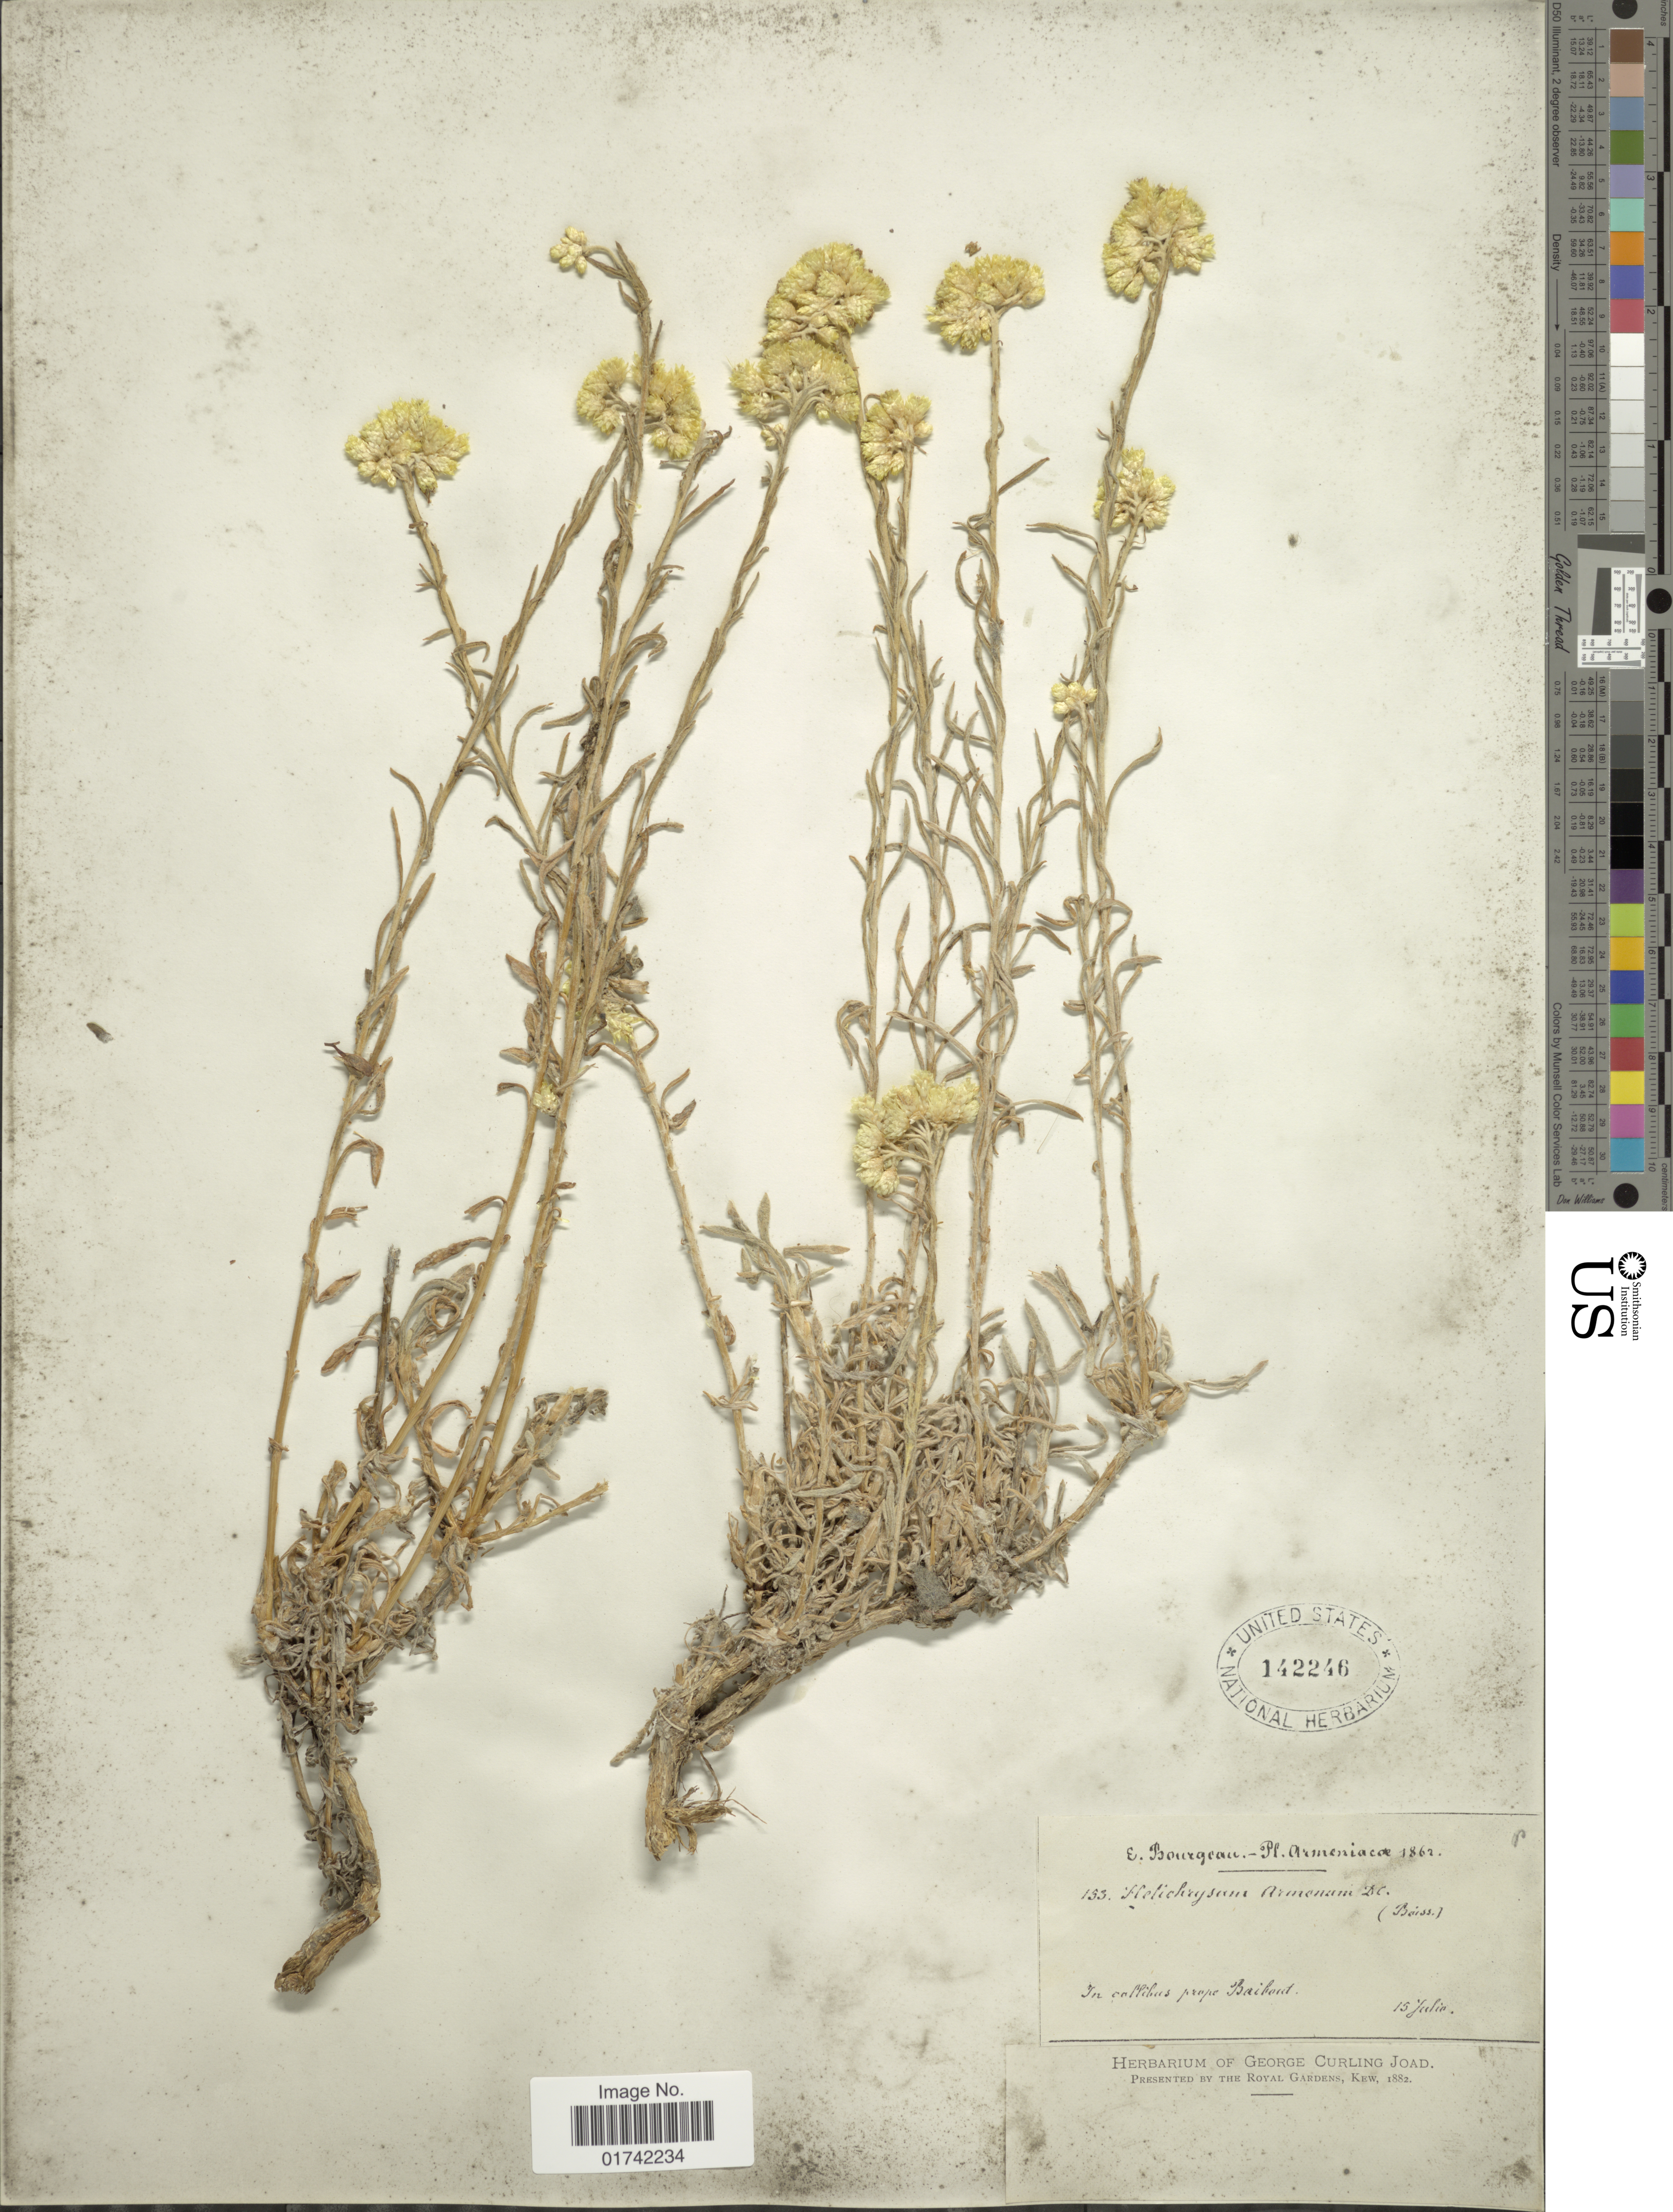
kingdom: Plantae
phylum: Tracheophyta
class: Magnoliopsida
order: Asterales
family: Asteraceae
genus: Helichrysum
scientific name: Helichrysum armenium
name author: DC.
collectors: E. Bourgeau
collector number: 153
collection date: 1862-07-15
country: Armenia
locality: Armeniacae, in collibus prope Baihout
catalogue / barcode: US 142246